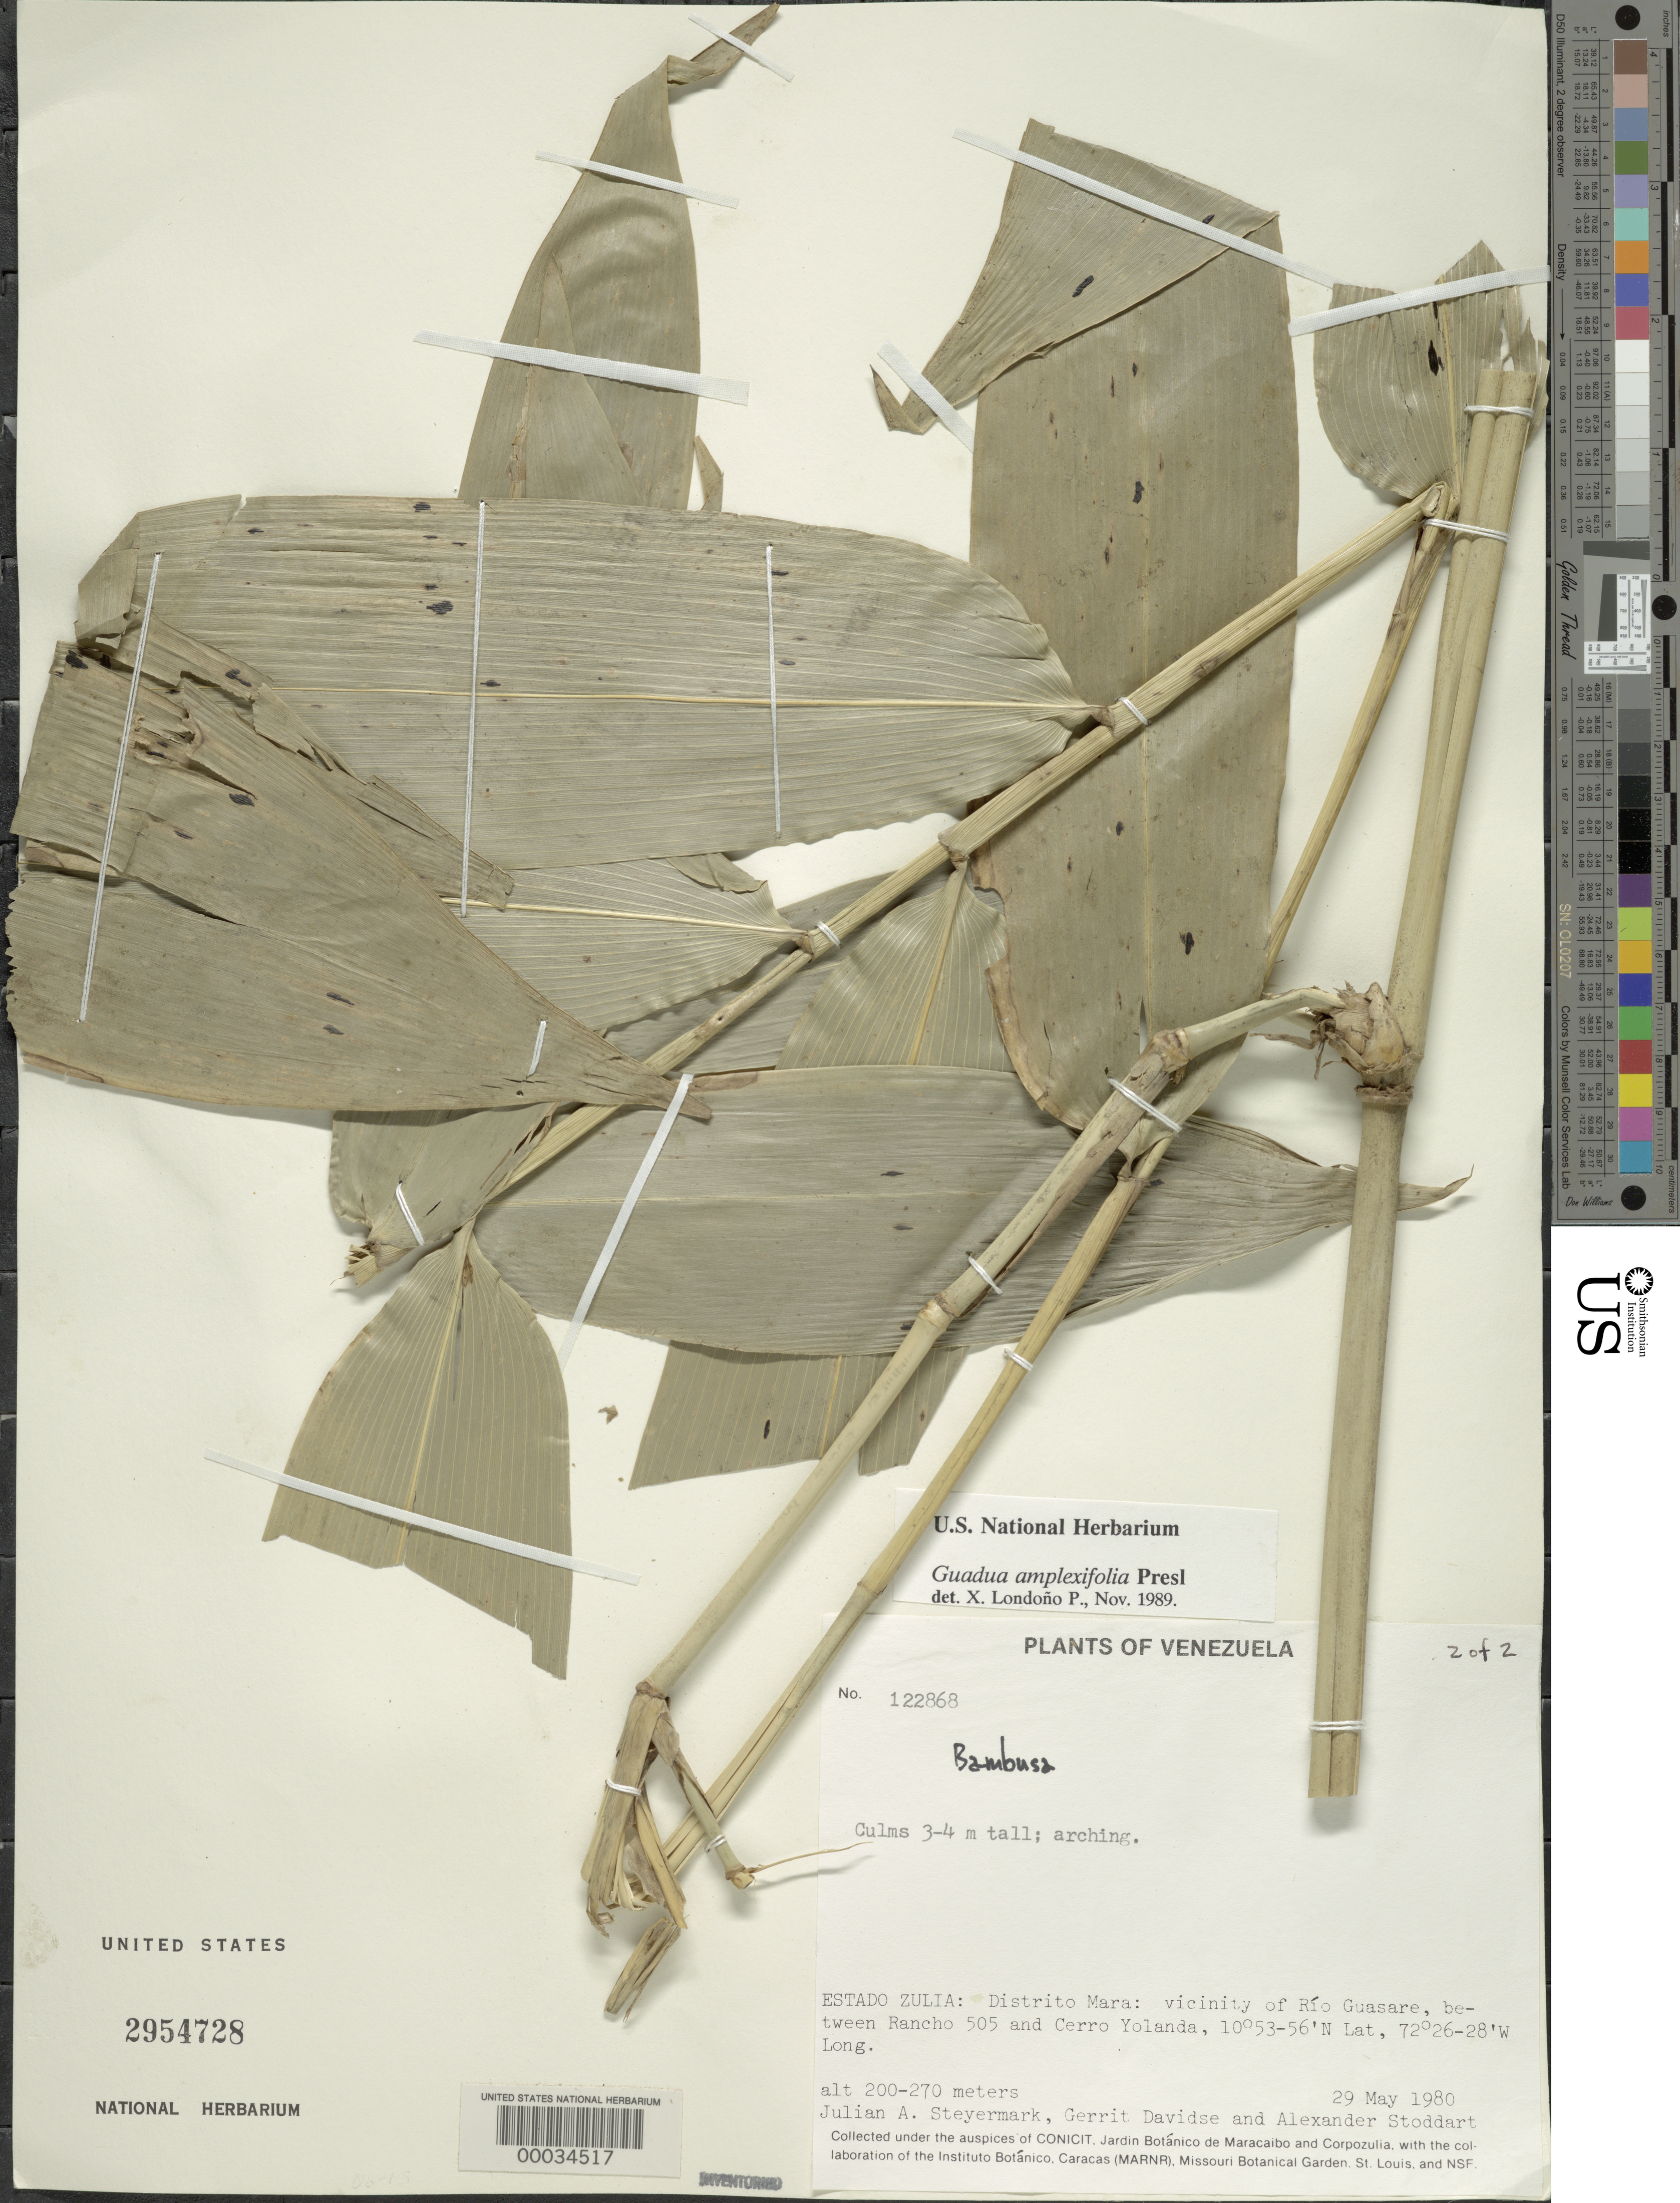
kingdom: Plantae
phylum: Tracheophyta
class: Liliopsida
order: Poales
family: Poaceae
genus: Guadua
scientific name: Guadua amplexifolia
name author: J. Presl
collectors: J. Steyermark, G. Davidse & A. Stoddart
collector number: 122868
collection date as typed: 29 May 1980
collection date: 1980-05-29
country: Venezuela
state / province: Zulia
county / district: Mara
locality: Rio guarare, ranch, 505, cerro yolanda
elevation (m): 200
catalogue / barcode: US 2954728